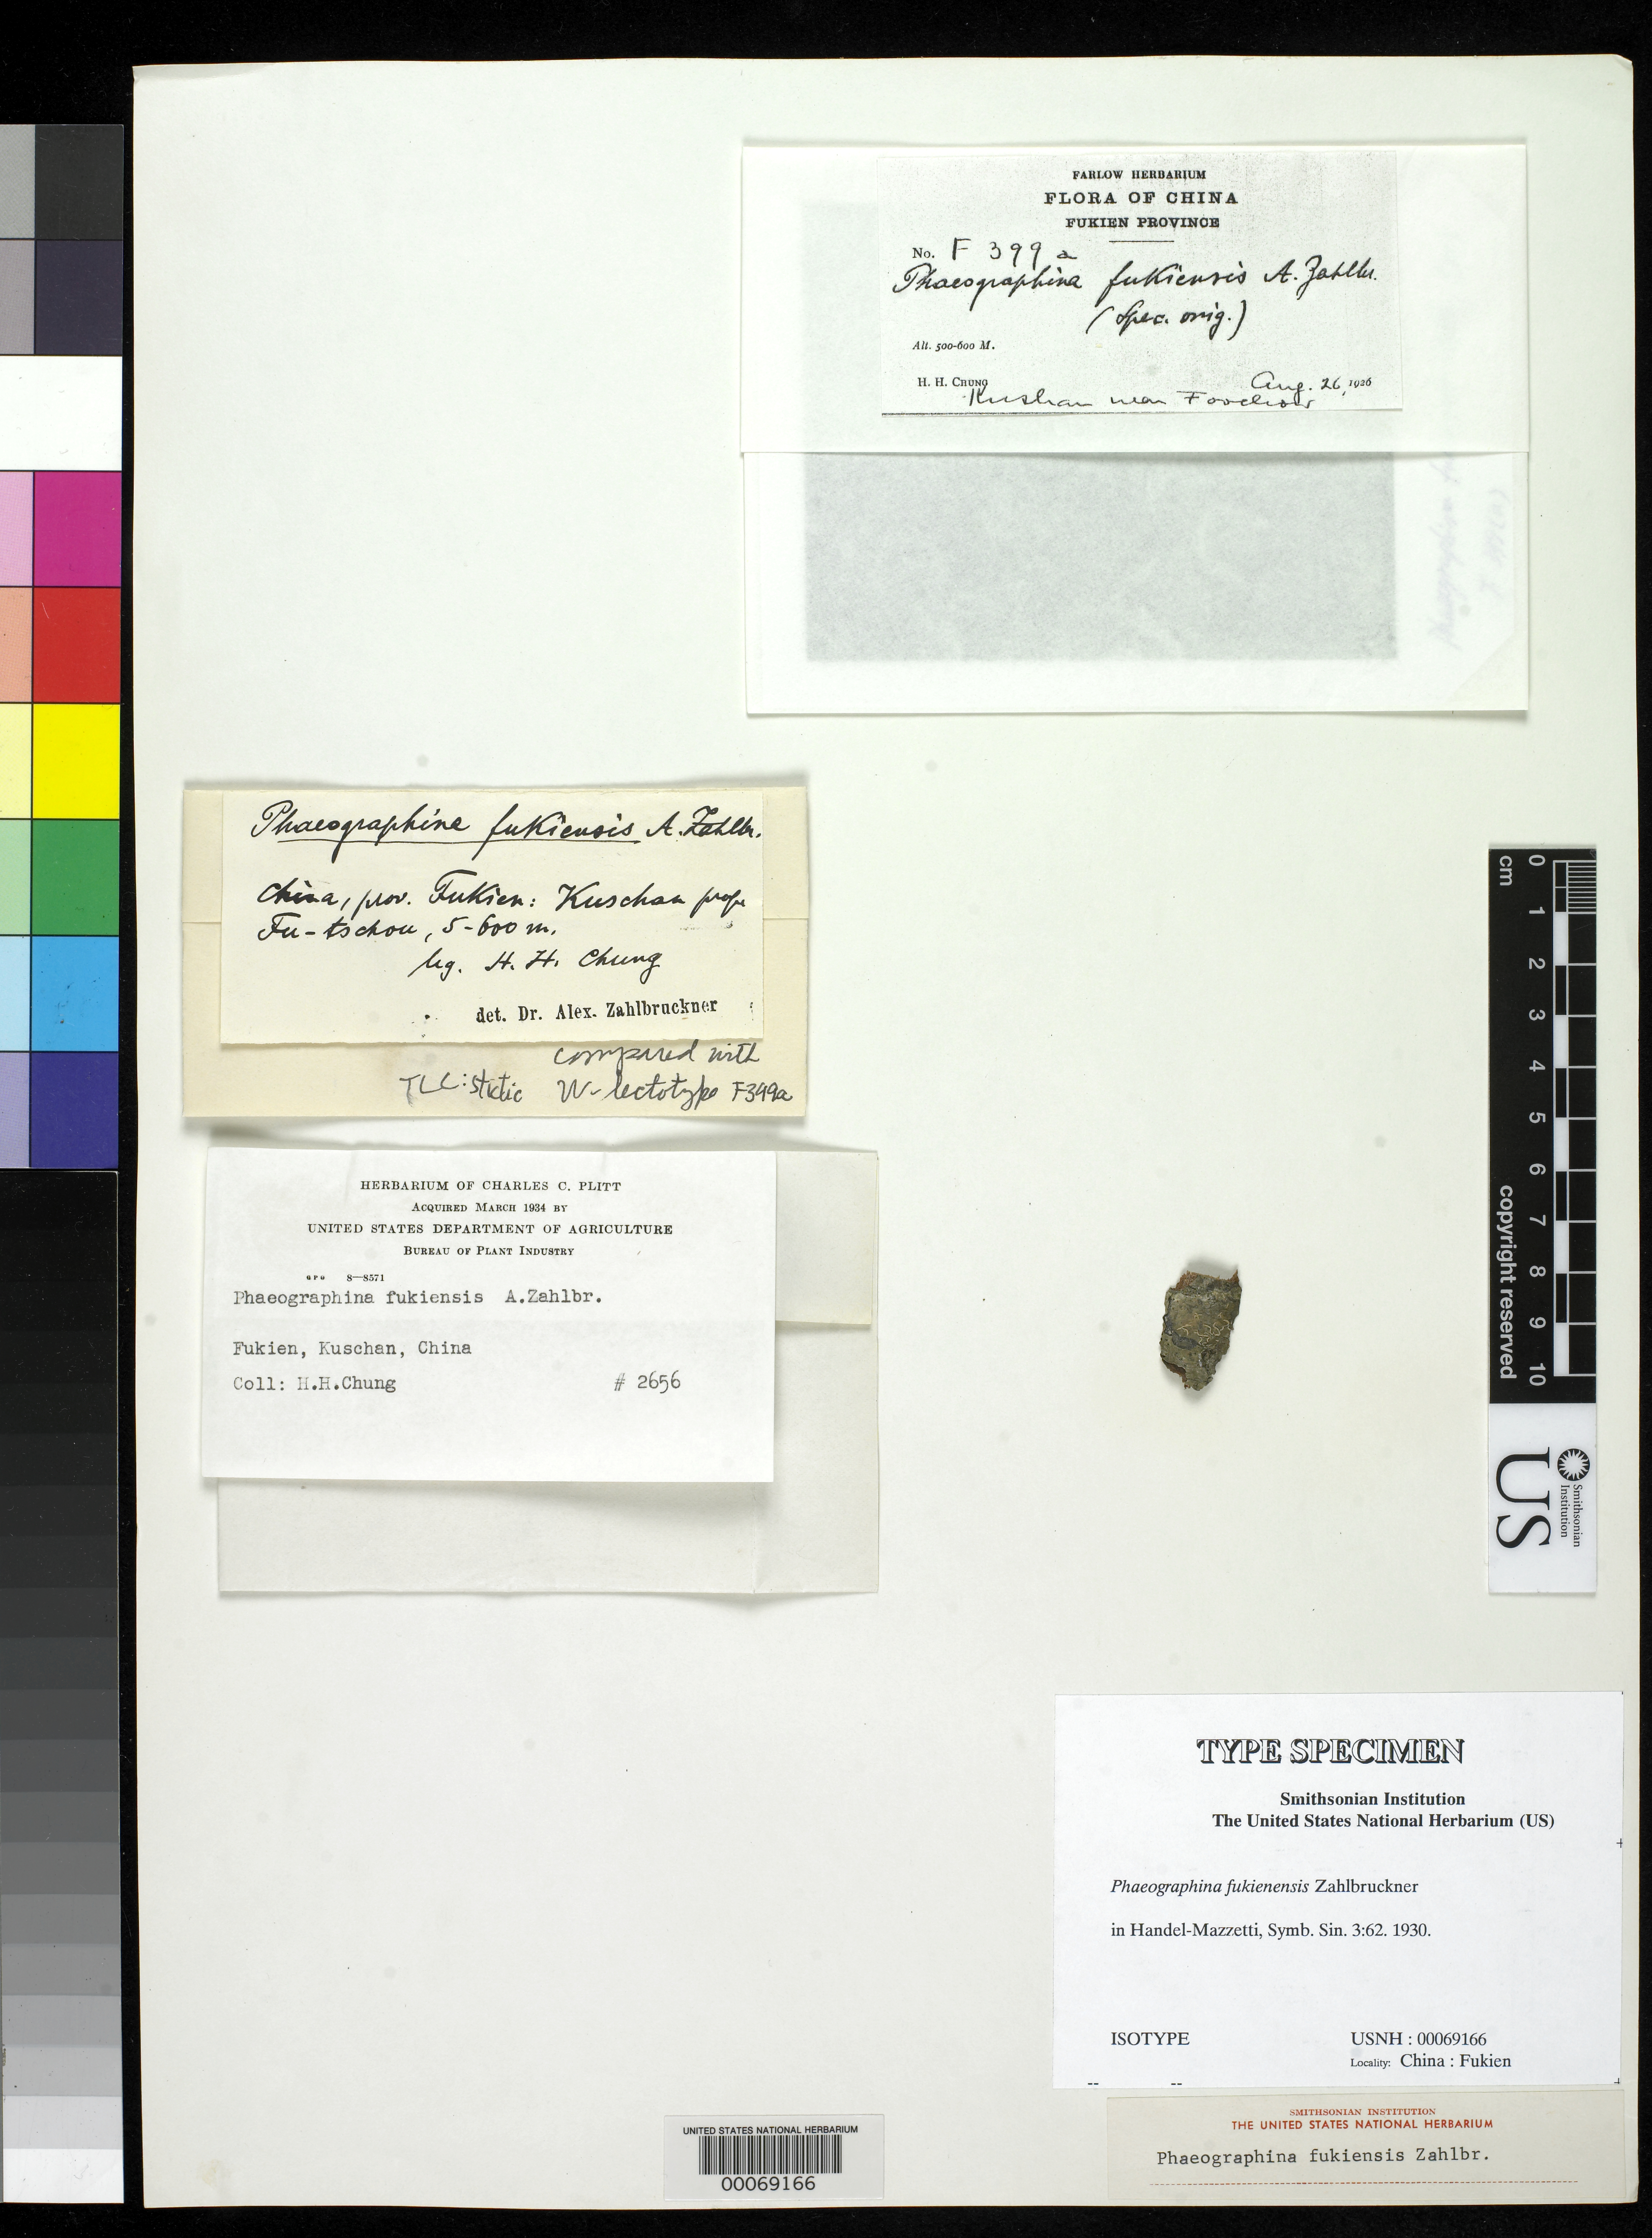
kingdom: Fungi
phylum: Ascomycota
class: Lecanoromycetes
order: Ostropales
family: Graphidaceae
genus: Phaeographina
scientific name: Phaeographina fukienensis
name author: Zahlbr. in Hand.-Mazz.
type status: Isotype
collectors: H. Chung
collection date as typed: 26 Aug 1926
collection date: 1926-08-26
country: China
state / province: Fujian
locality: Gu-schan bei Fudschou, rinden. [Gu-schan near Fudschou, tree bark]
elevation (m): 500